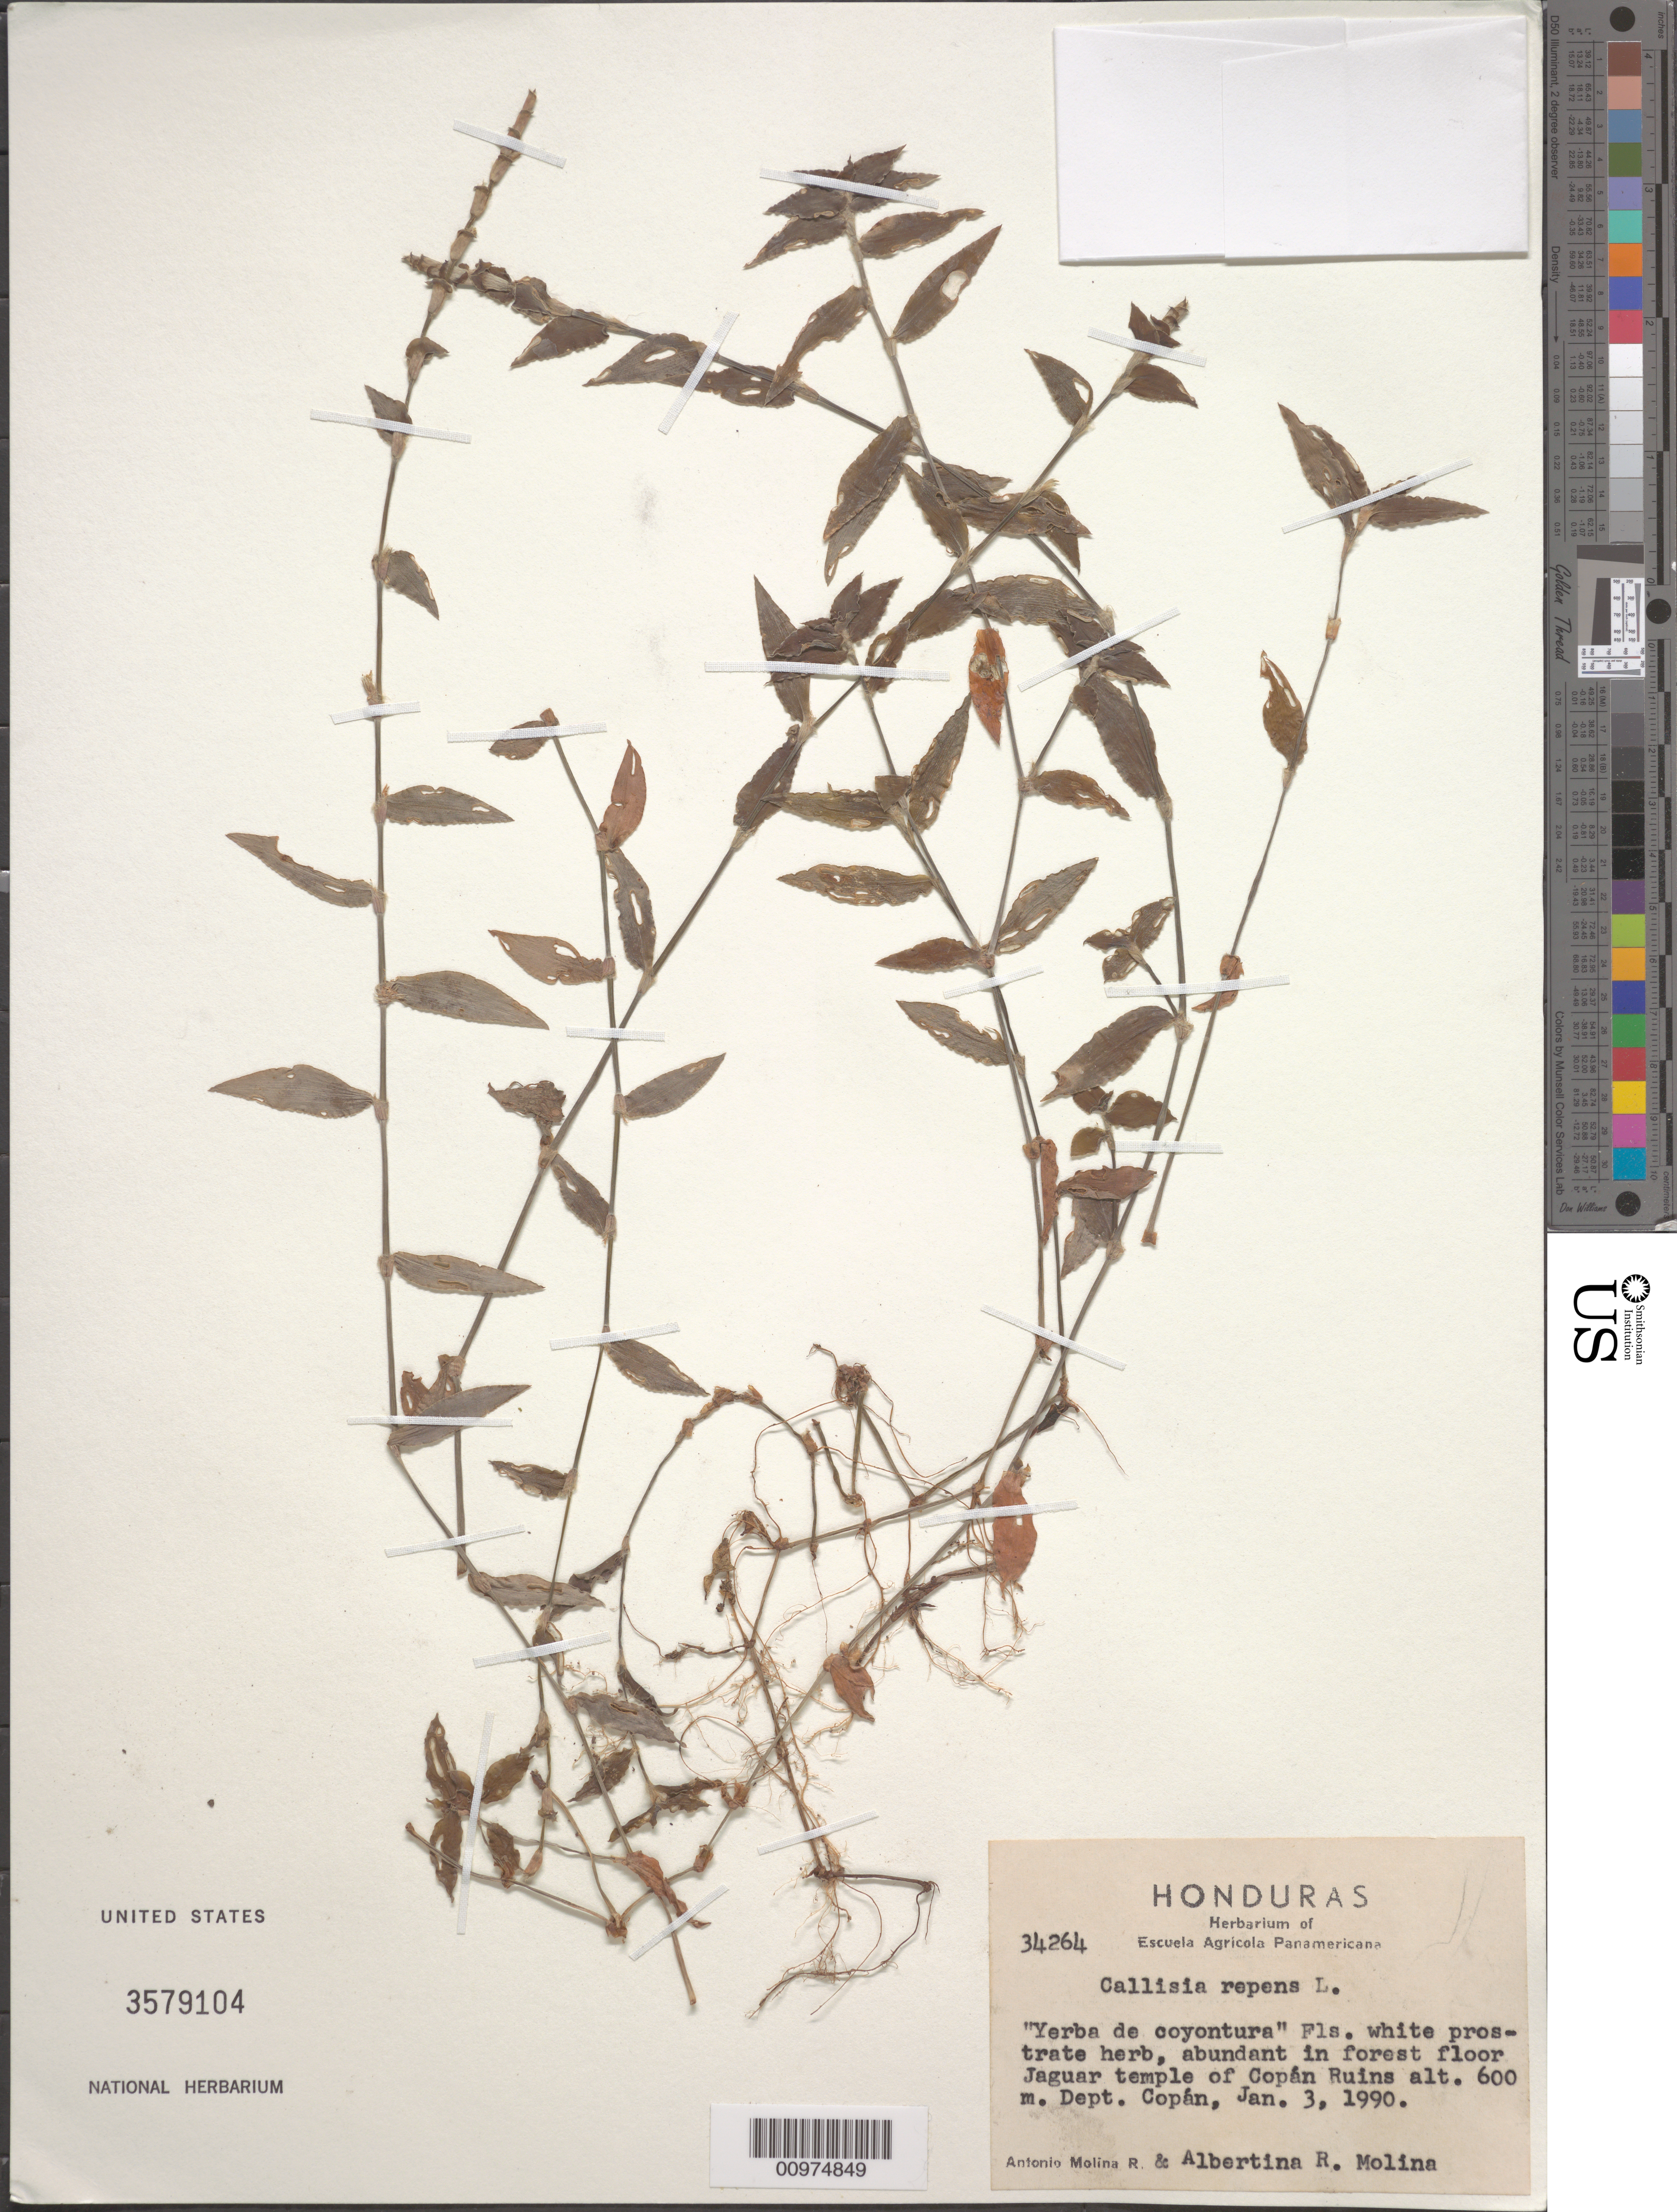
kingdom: Plantae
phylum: Tracheophyta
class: Liliopsida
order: Commelinales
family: Commelinaceae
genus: Callisia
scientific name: Callisia repens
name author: (Jacq.) L.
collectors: A. Molina R. & A. R. Molina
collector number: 34264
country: Honduras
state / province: Copán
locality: Edge of Copan River vicinity of Jaguar Temple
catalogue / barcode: US 3579104